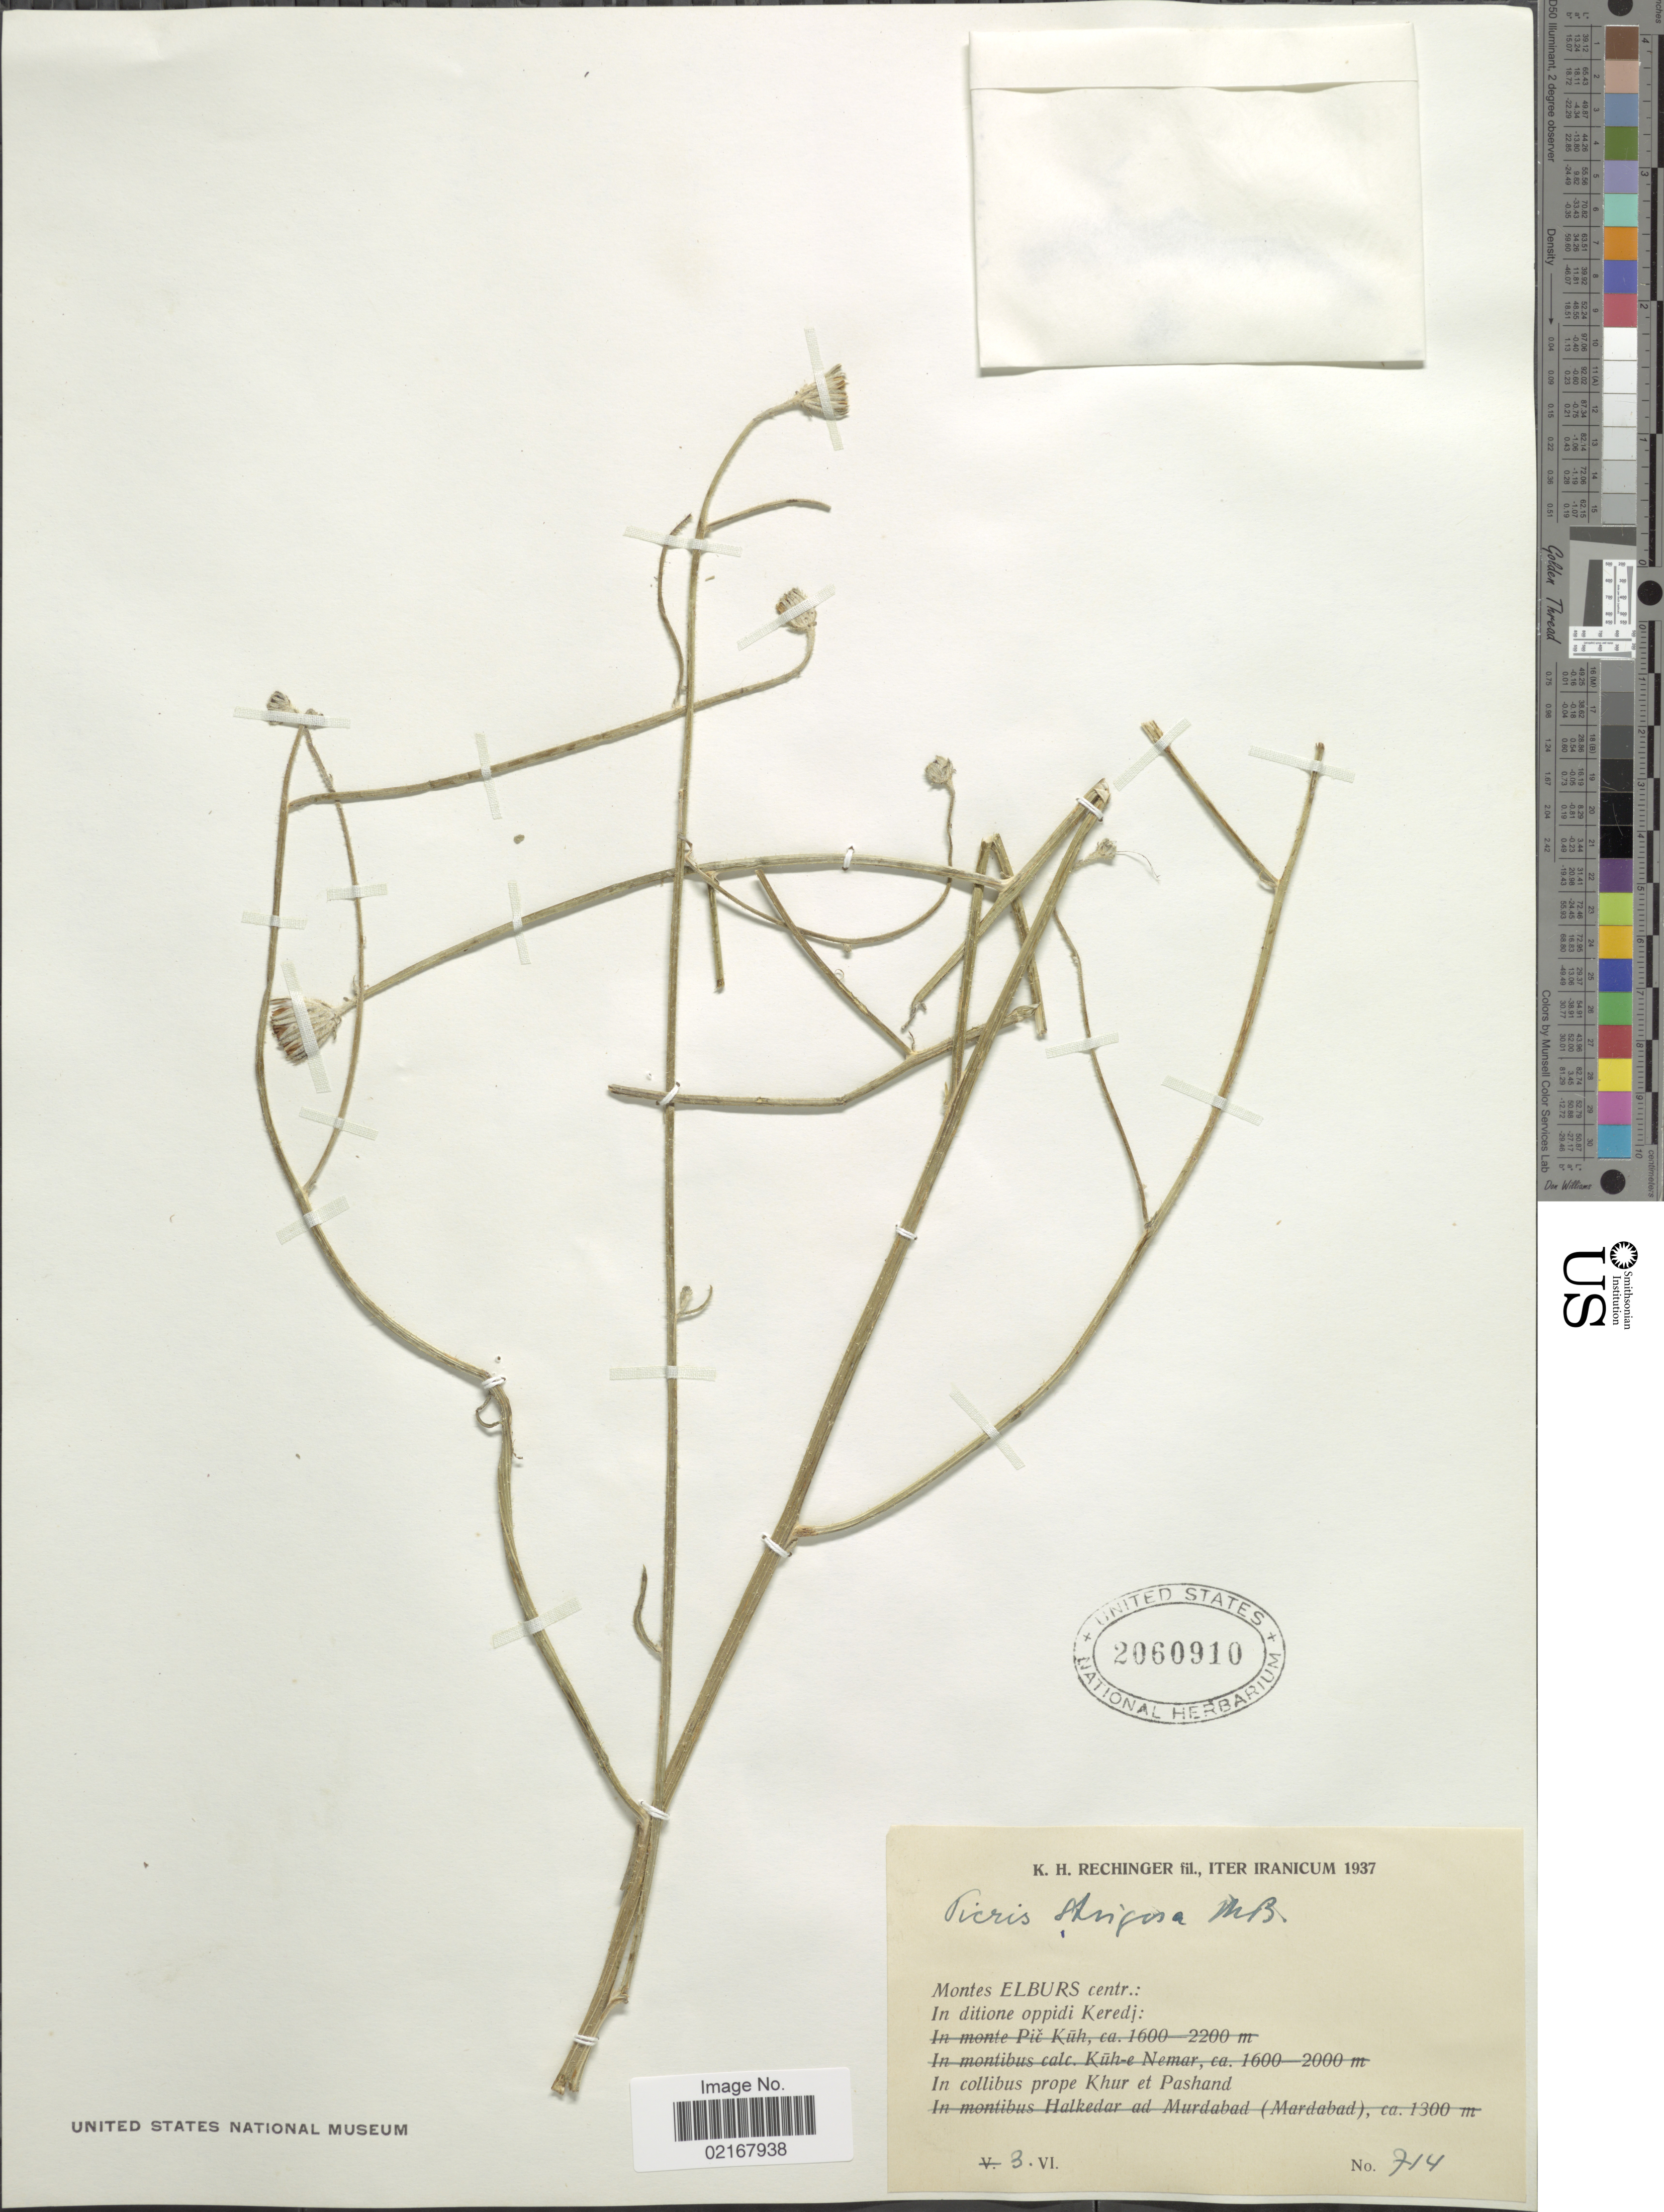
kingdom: Plantae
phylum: Tracheophyta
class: Magnoliopsida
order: Asterales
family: Asteraceae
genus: Picris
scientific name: Picris strigosa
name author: M. Bieb.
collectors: K. H. Rechinger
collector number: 714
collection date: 1937-06-03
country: Iran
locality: Montes Elburs centr., ditione oppidi Keredj, prope Khur et Pashand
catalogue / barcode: US 2060910